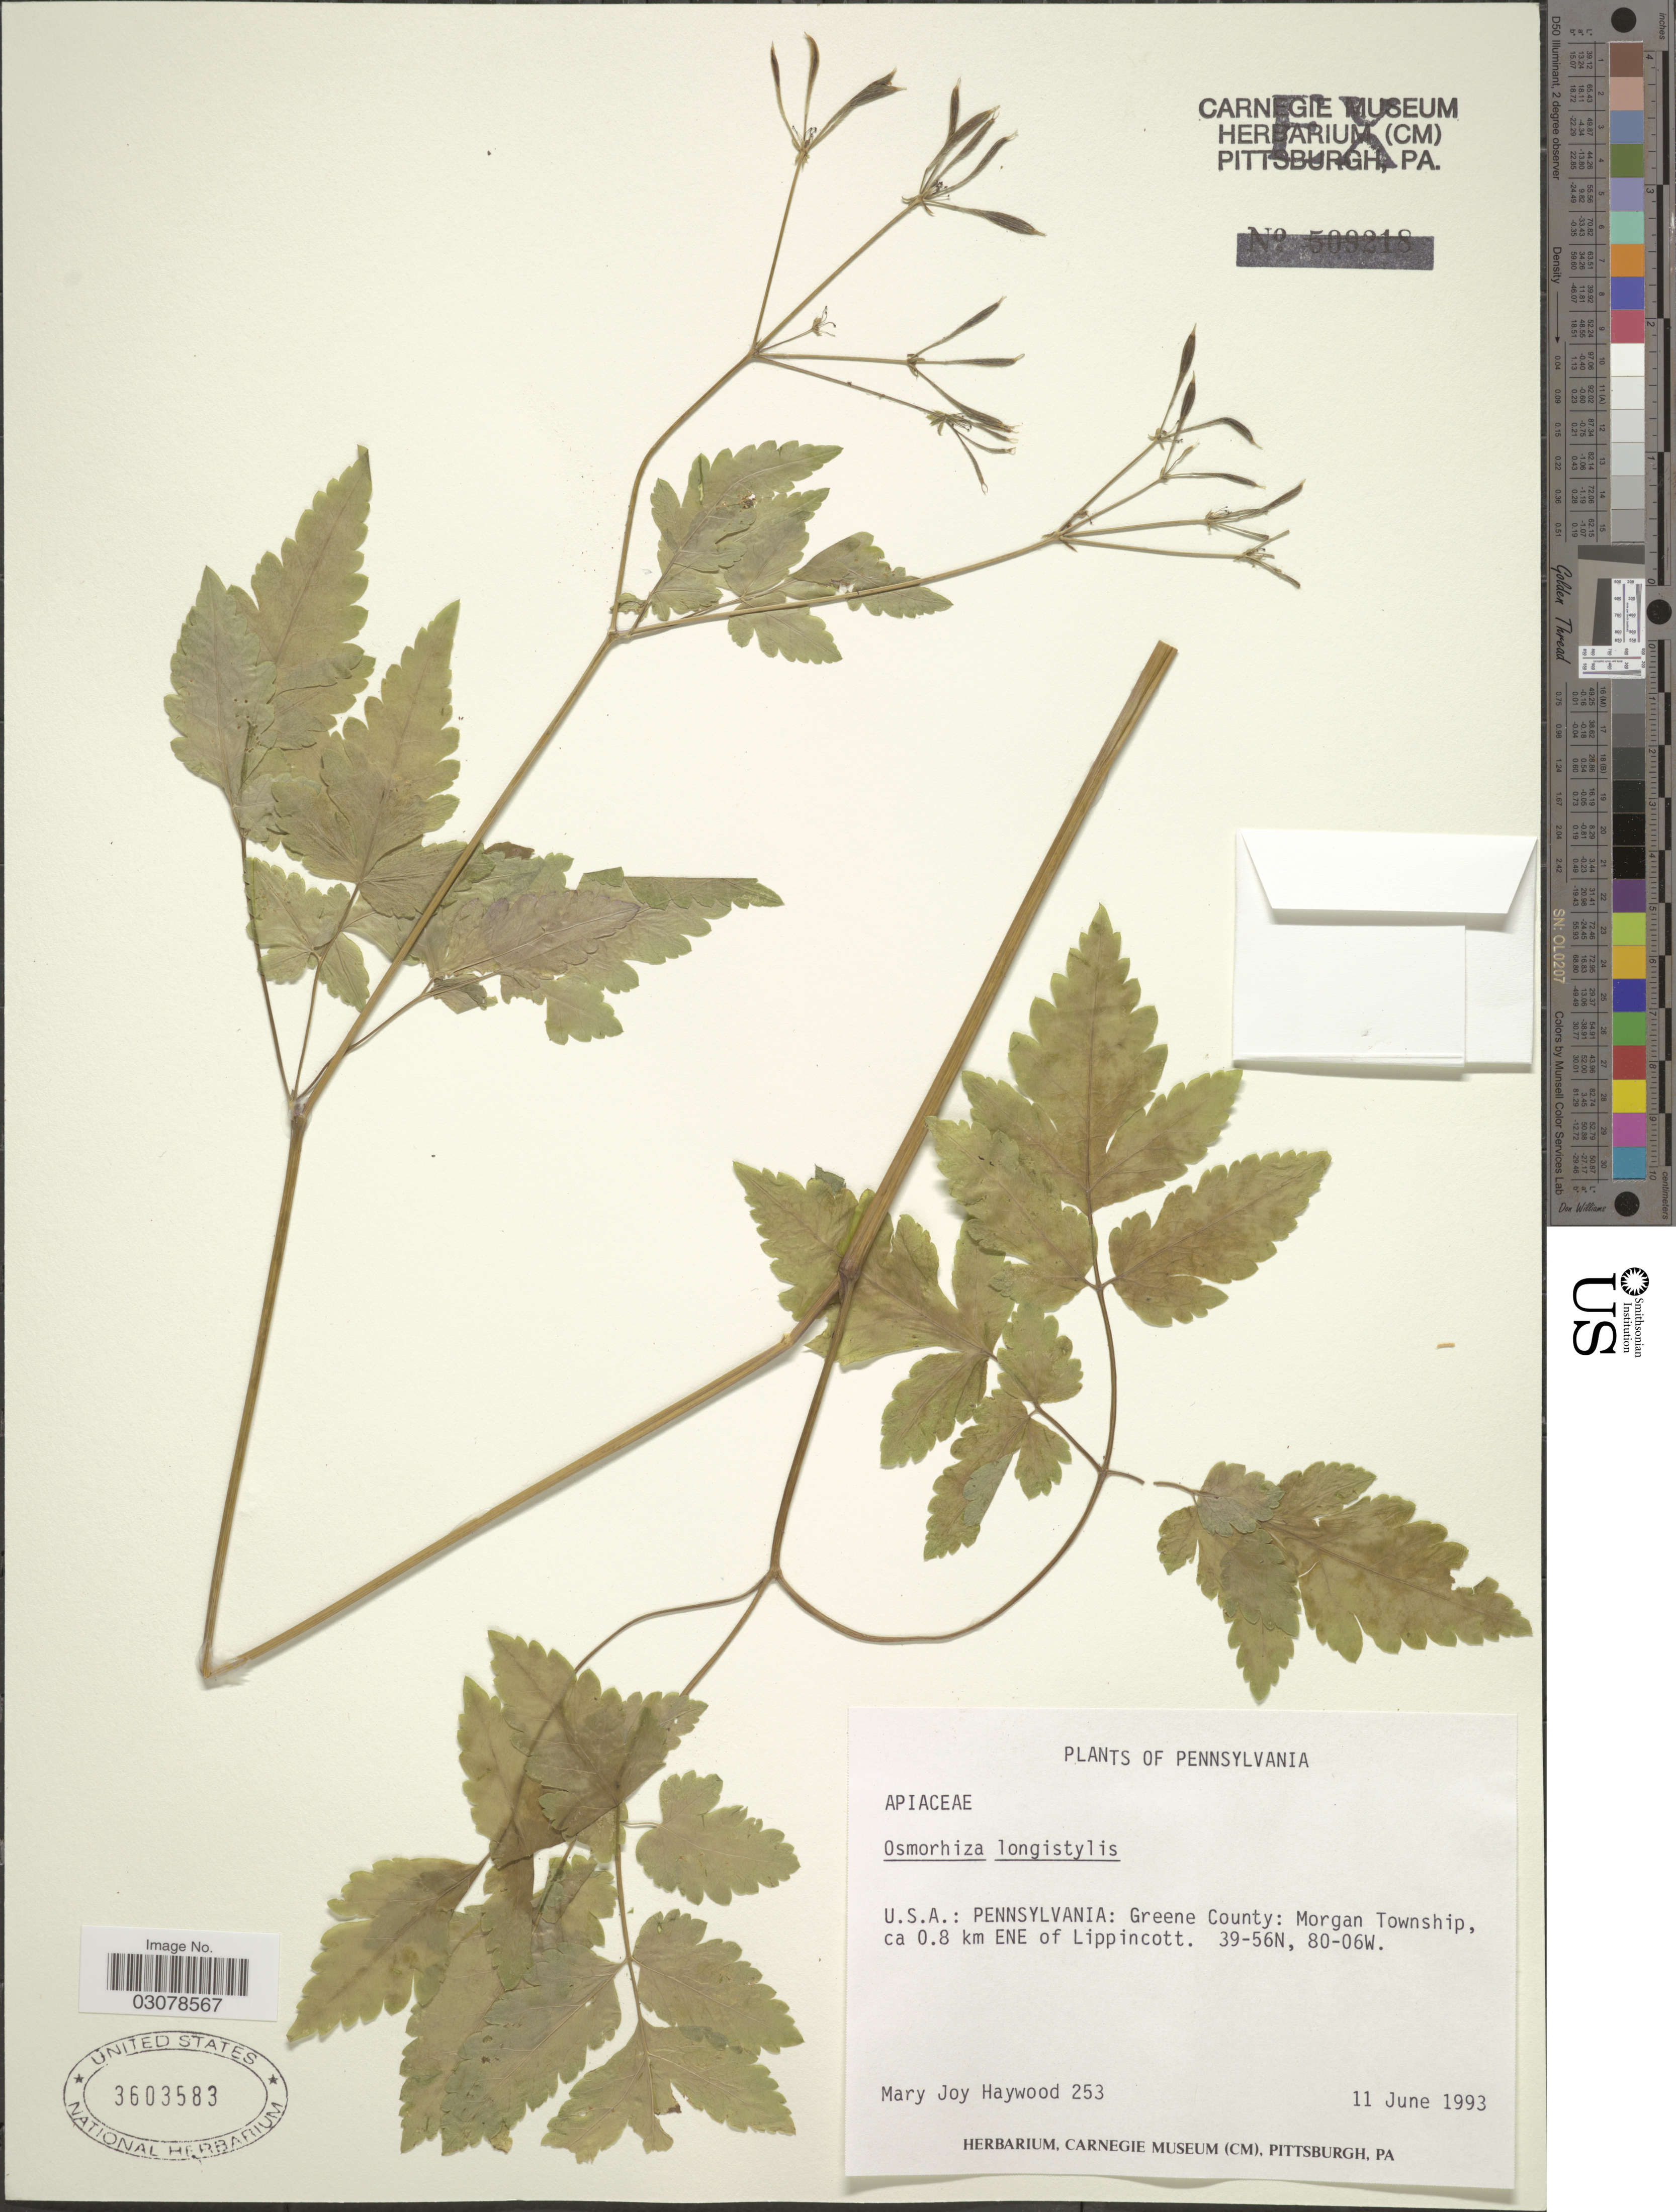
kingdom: Plantae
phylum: Tracheophyta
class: Magnoliopsida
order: Apiales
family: Apiaceae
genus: Osmorhiza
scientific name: Osmorhiza longistylis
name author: (Torr.) DC.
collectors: M. Haywood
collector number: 253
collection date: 1993-06-11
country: United States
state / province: Pennsylvania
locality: U.S.A.: Pennsylvania: Greene County: Morgan Township, ca 0.8 km ENE of Lippincott.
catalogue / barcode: US 3603583